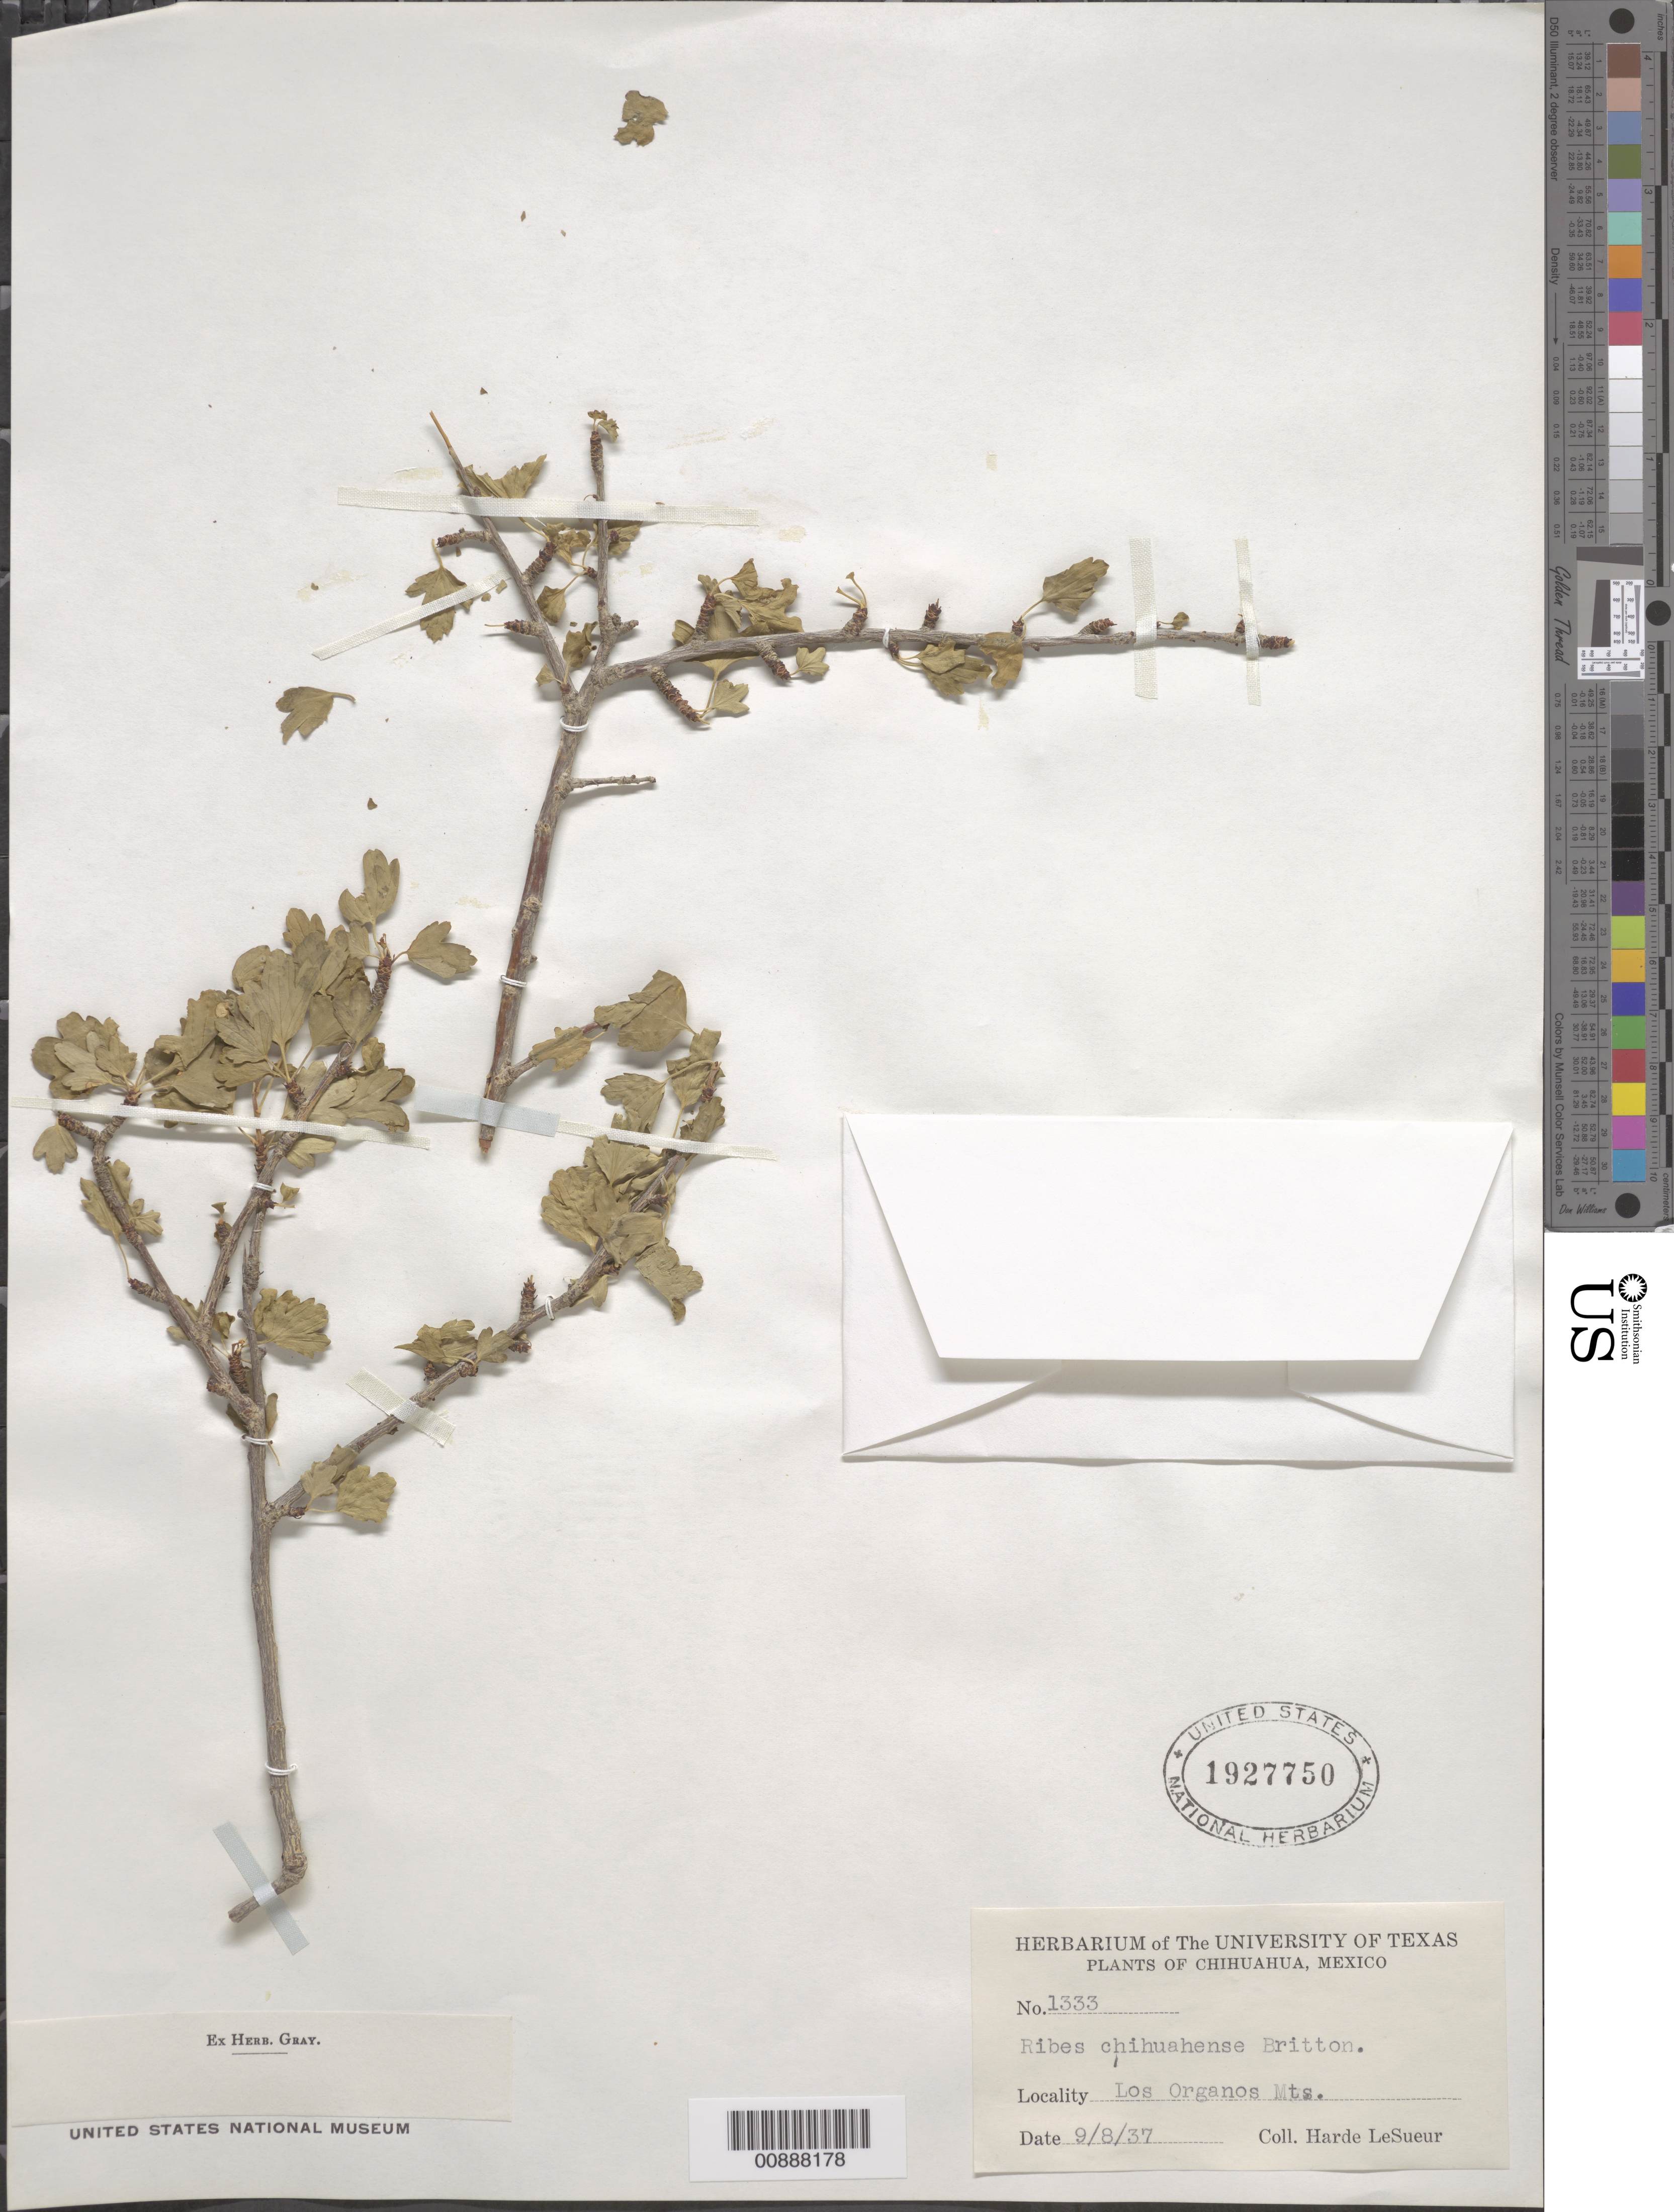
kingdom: Plantae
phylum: Tracheophyta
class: Magnoliopsida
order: Saxifragales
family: Grossulariaceae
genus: Ribes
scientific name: Ribes chihuahuense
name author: Britton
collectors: D. H. LeSueur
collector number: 1333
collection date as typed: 08 Sep 1937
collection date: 1937-09-08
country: Mexico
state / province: Chihuahua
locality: Los Organos Mts., Chihuahua.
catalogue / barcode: US 1927750